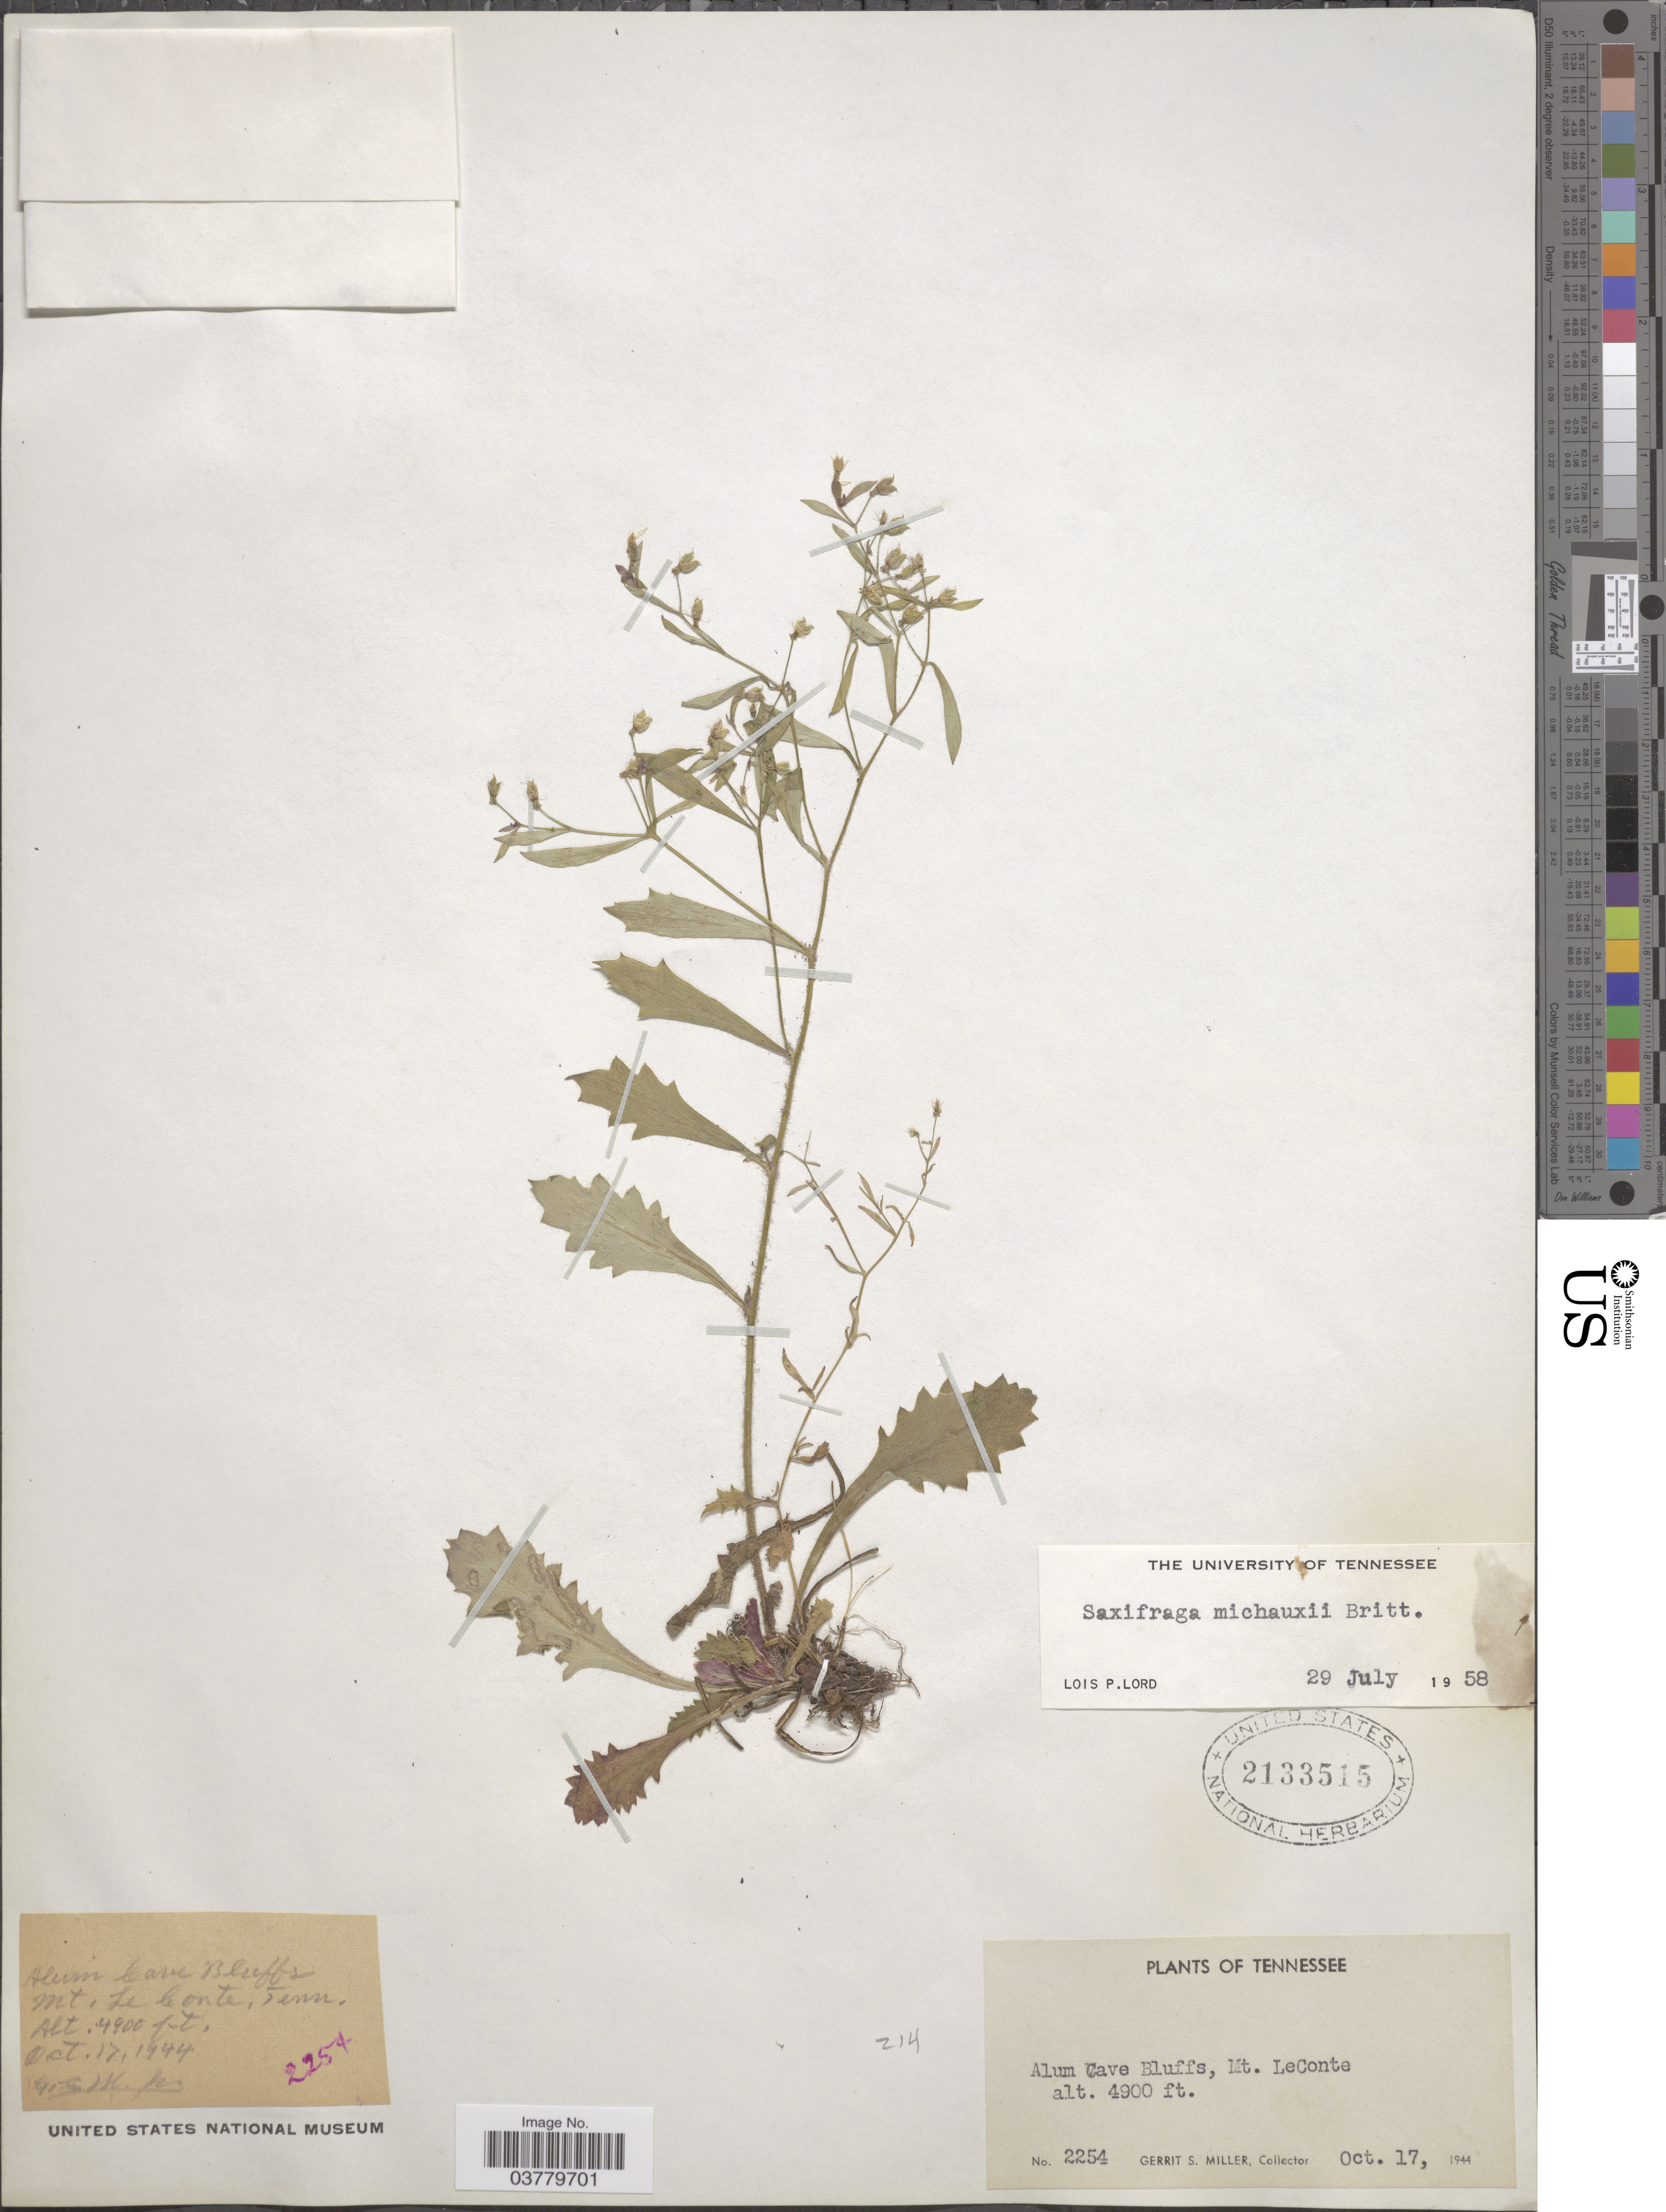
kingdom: Plantae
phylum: Tracheophyta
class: Magnoliopsida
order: Saxifragales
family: Saxifragaceae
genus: Micranthes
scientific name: Micranthes petiolaris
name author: (Raf.) Bush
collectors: G. S. Miller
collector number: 2254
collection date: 1944-10-17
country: United States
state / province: Tennessee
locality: Alum Cave Bluffs, Mt. LeConte.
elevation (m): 1494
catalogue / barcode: US 2133515